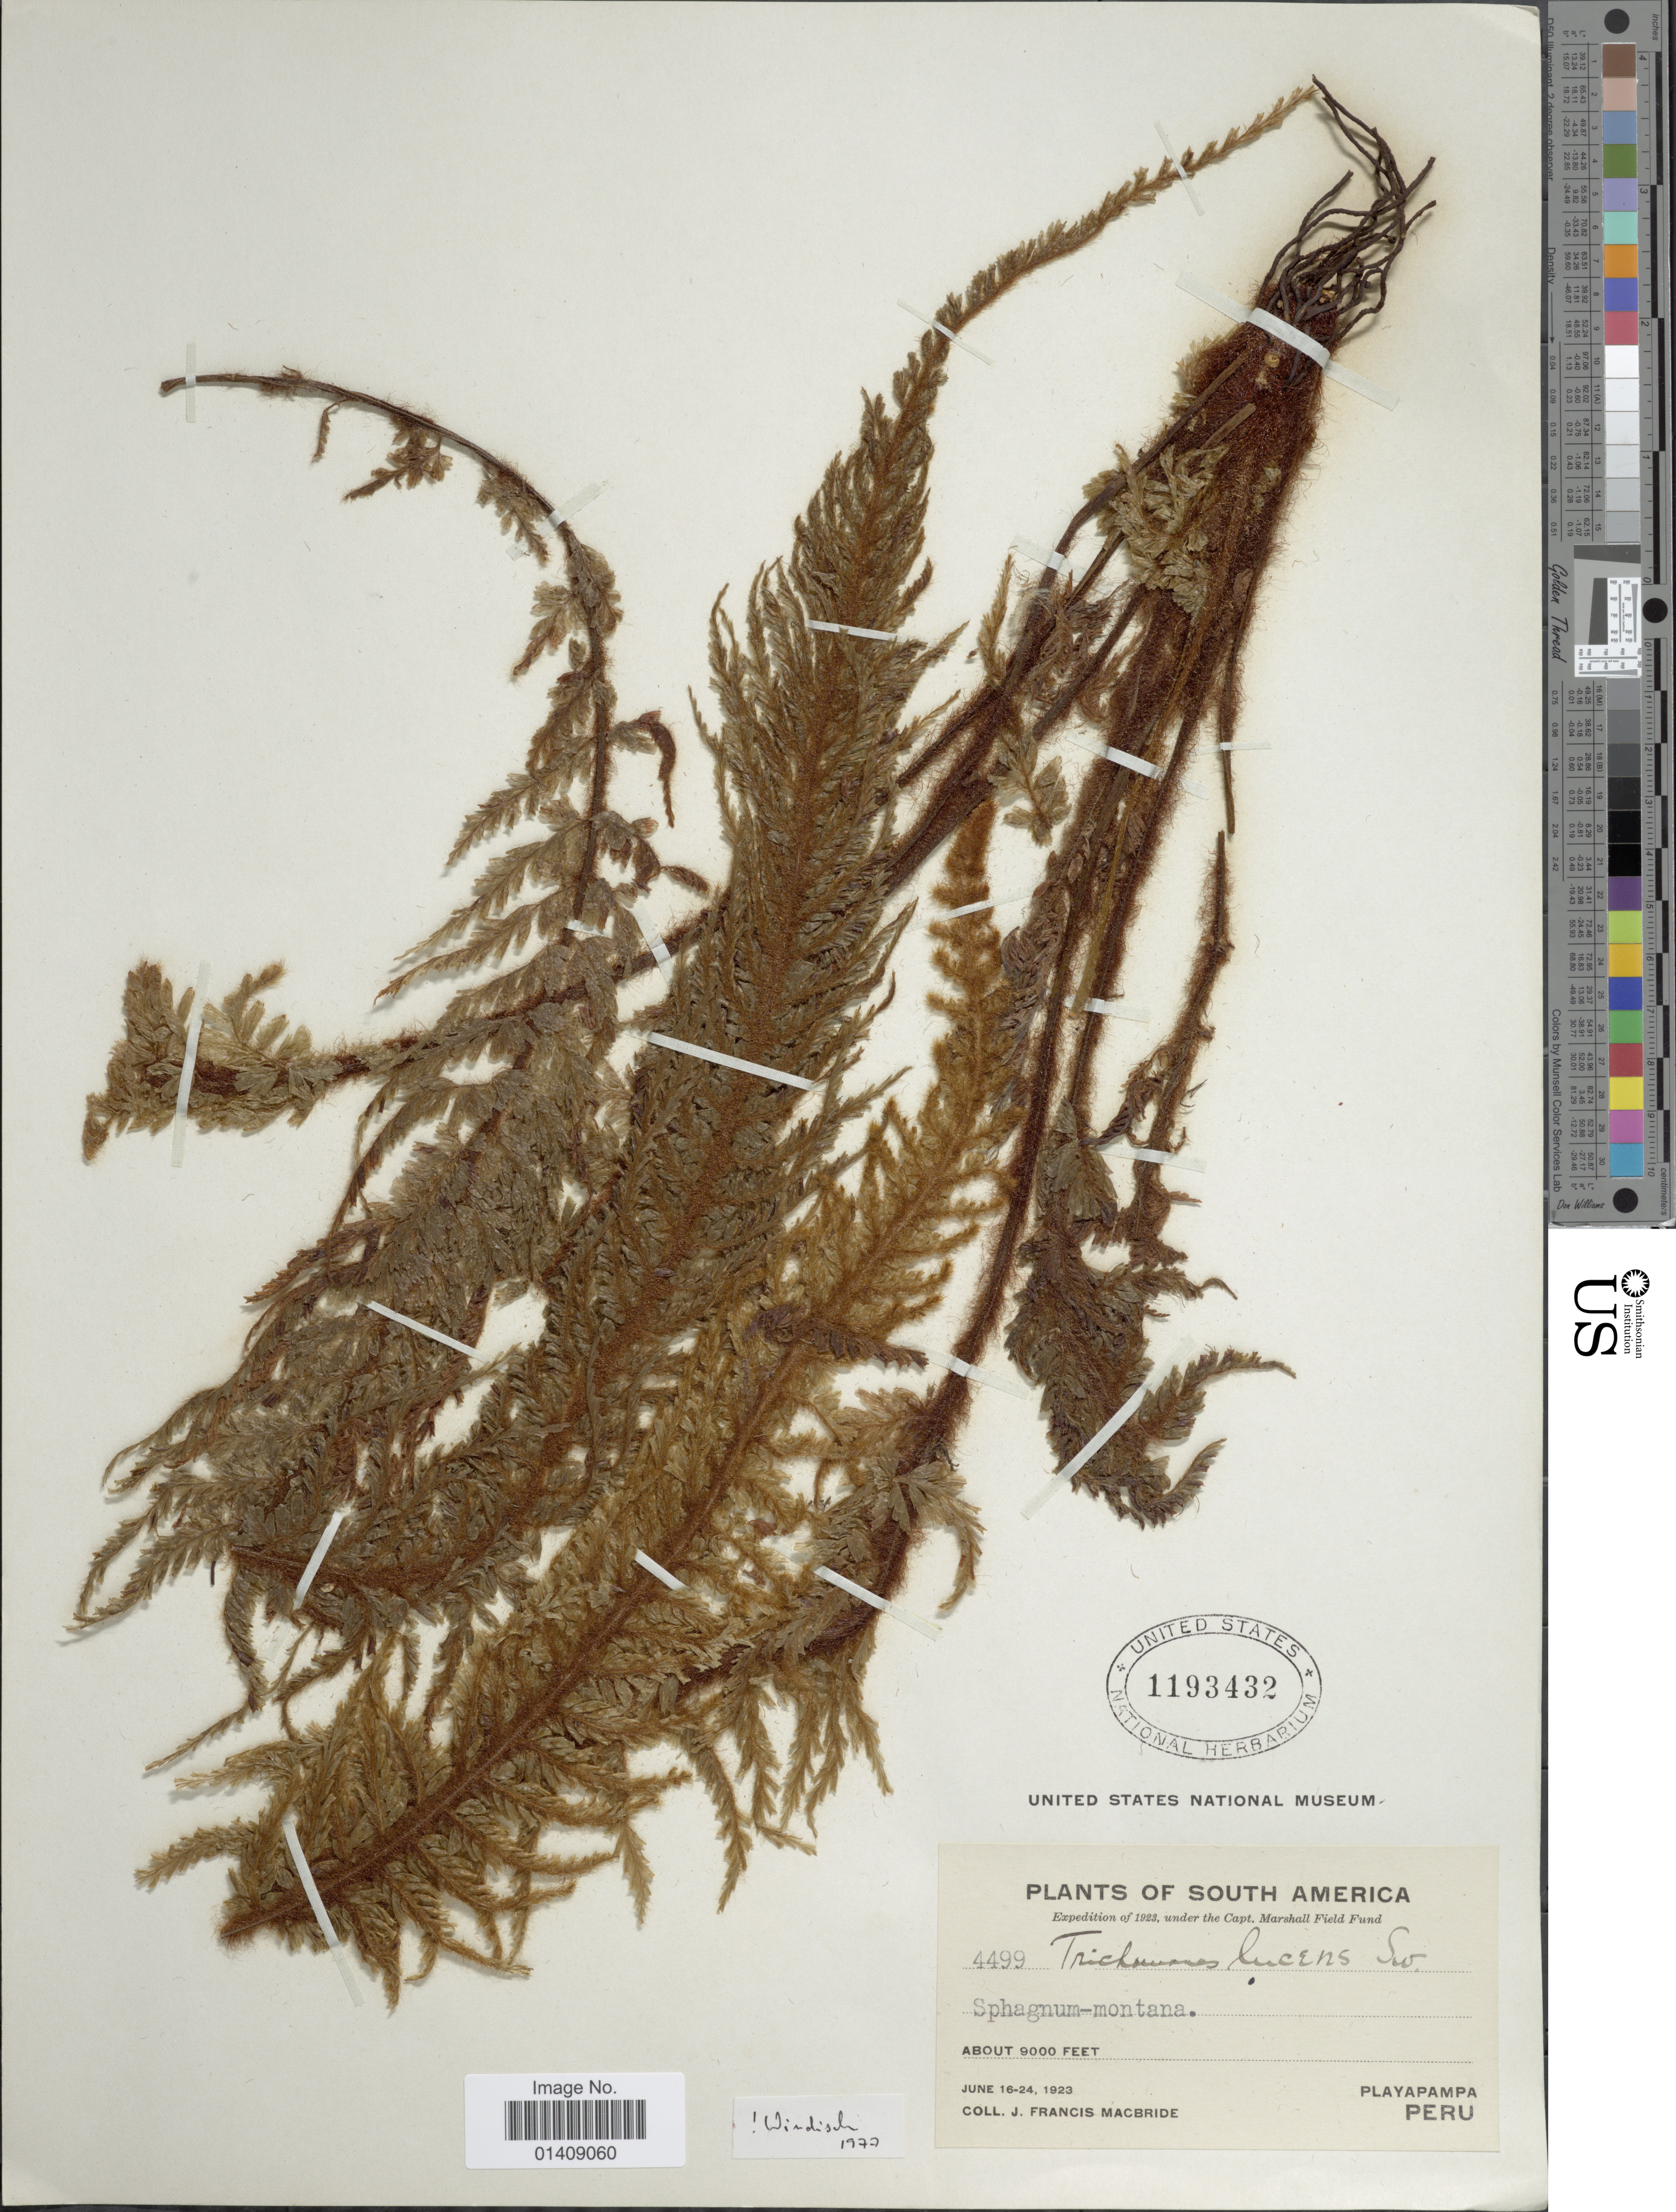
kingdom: Plantae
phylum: Tracheophyta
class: Polypodiopsida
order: Hymenophyllales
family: Hymenophyllaceae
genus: Trichomanes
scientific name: Trichomanes lucens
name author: Sw.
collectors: J. F. Macbride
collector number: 4499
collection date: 1923-06-16/1923-06-24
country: Peru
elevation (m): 2743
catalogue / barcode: US 1193432